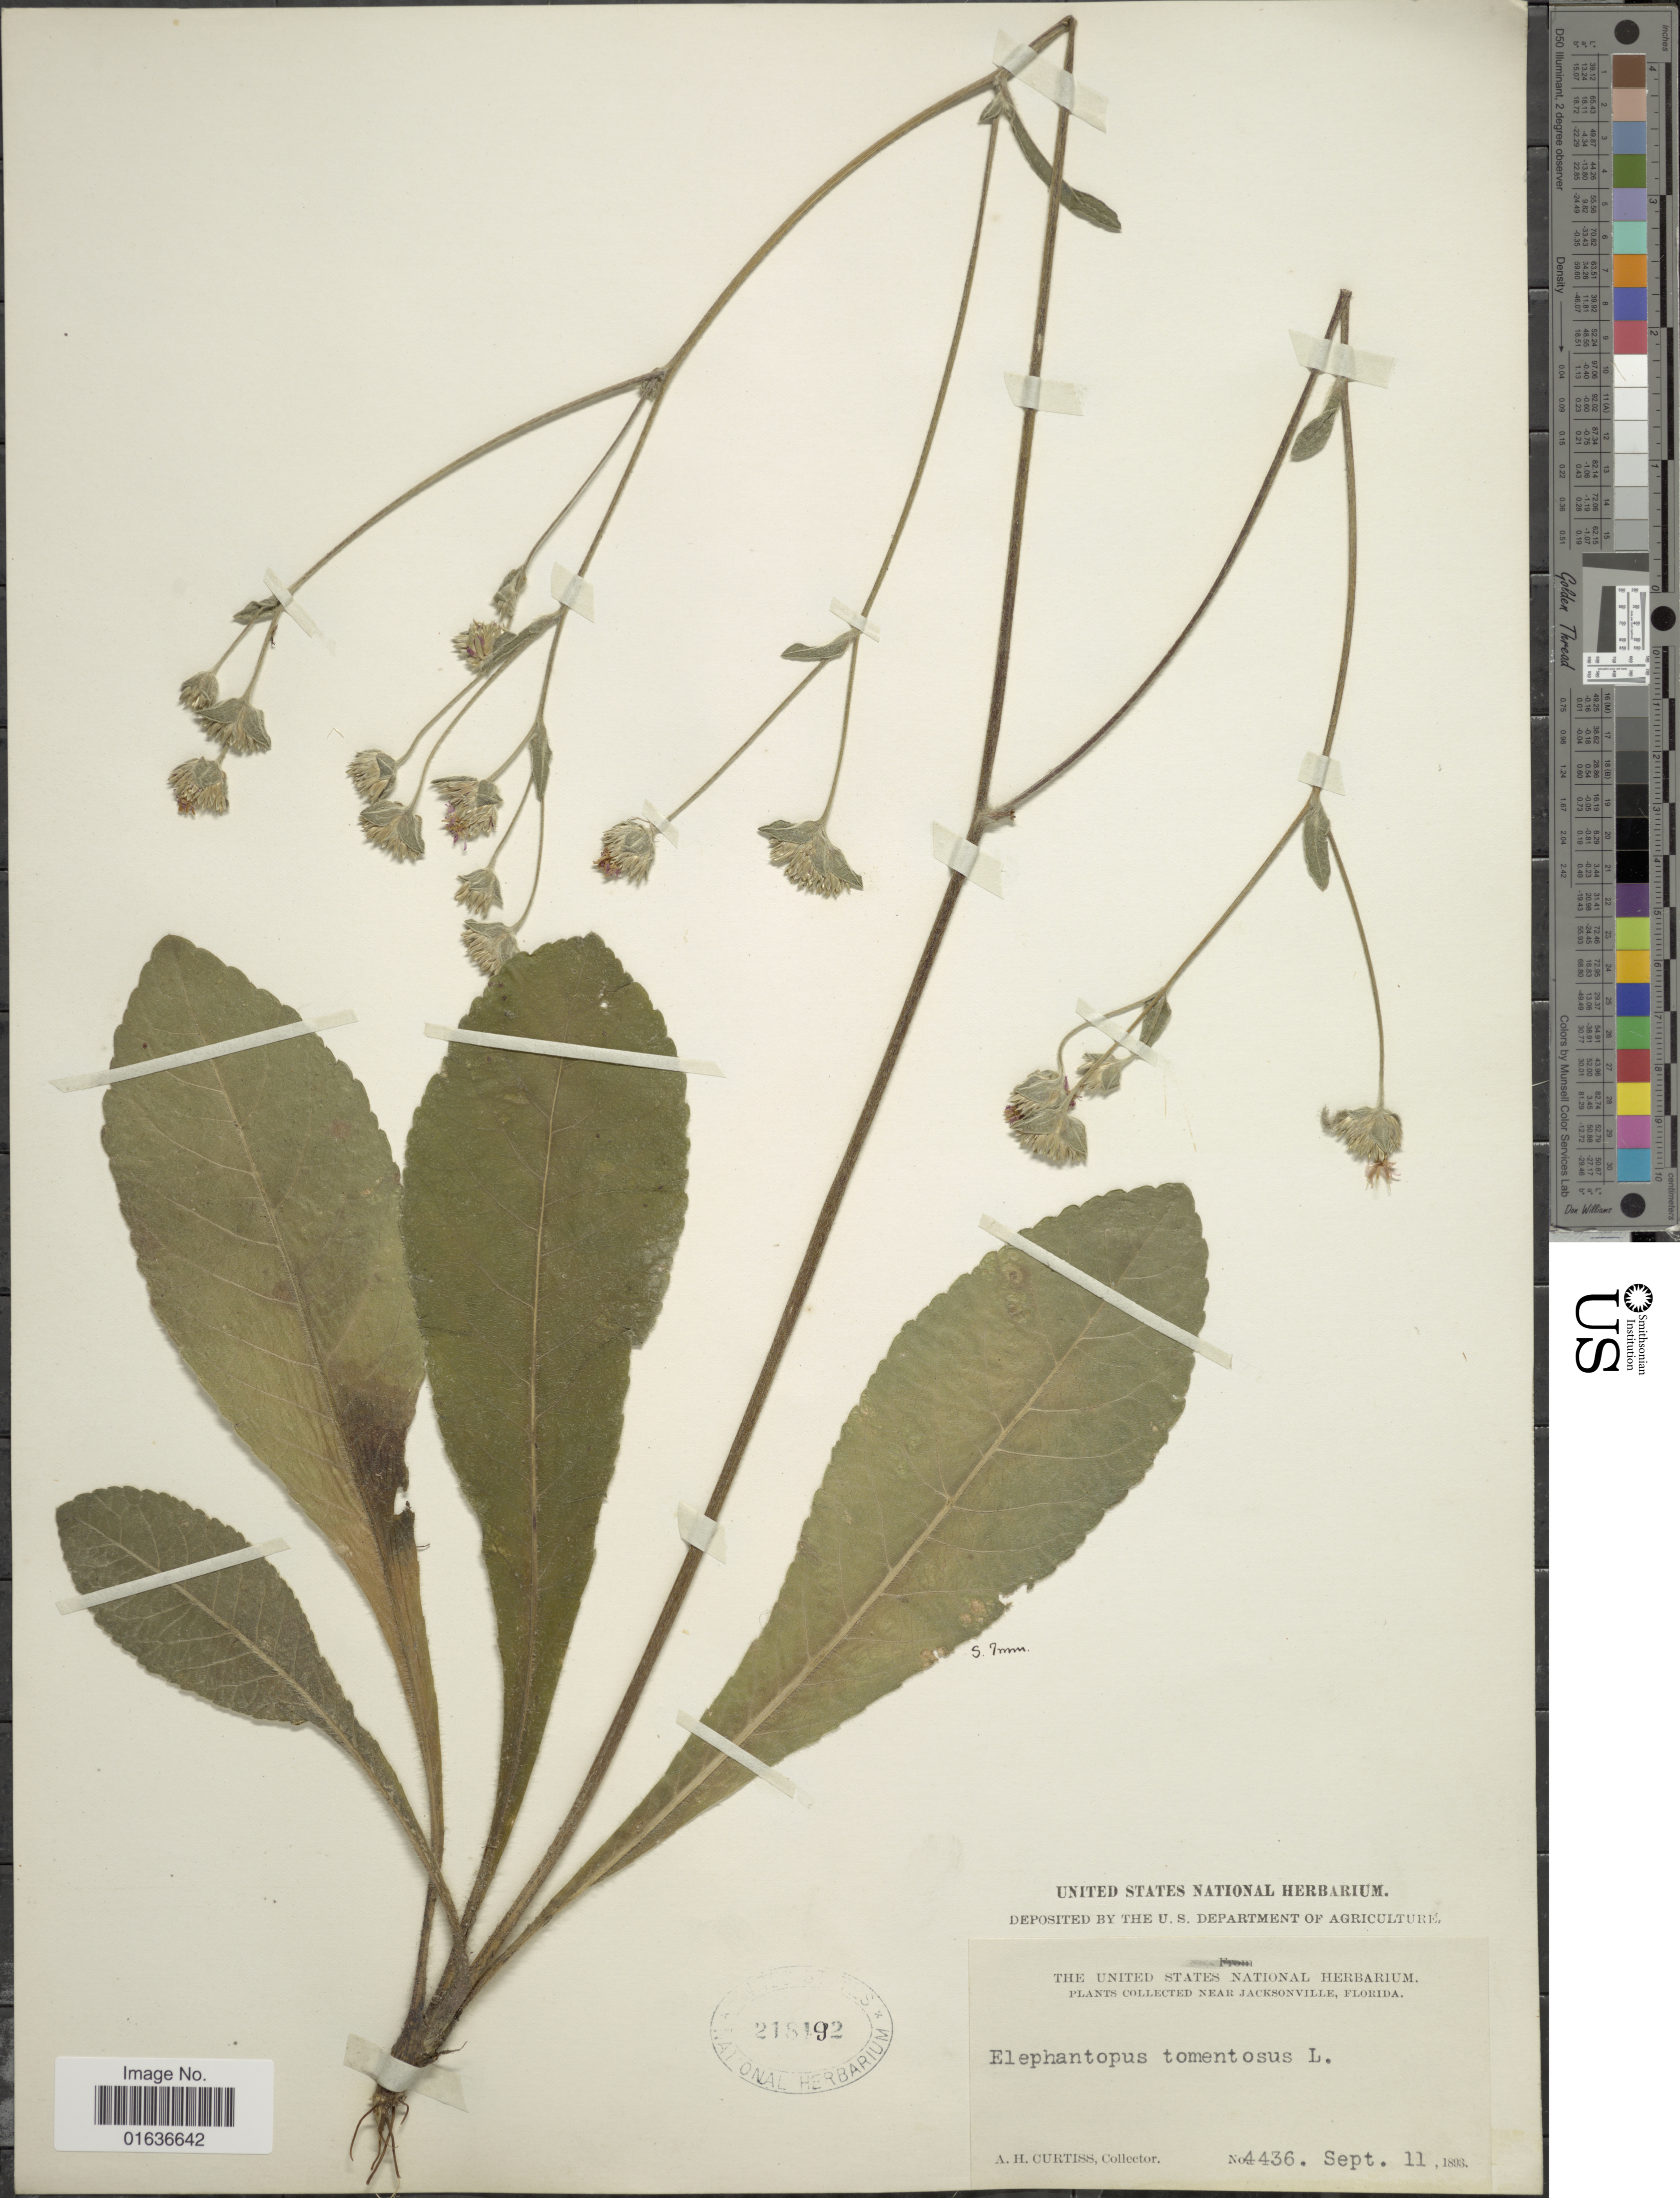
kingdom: Plantae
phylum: Tracheophyta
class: Magnoliopsida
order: Asterales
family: Asteraceae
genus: Elephantopus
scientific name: Elephantopus elatus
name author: Bertol.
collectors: A. H. Curtiss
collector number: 4436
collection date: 1893-09-11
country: United States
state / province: Florida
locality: Near Jacksonville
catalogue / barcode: US 218192